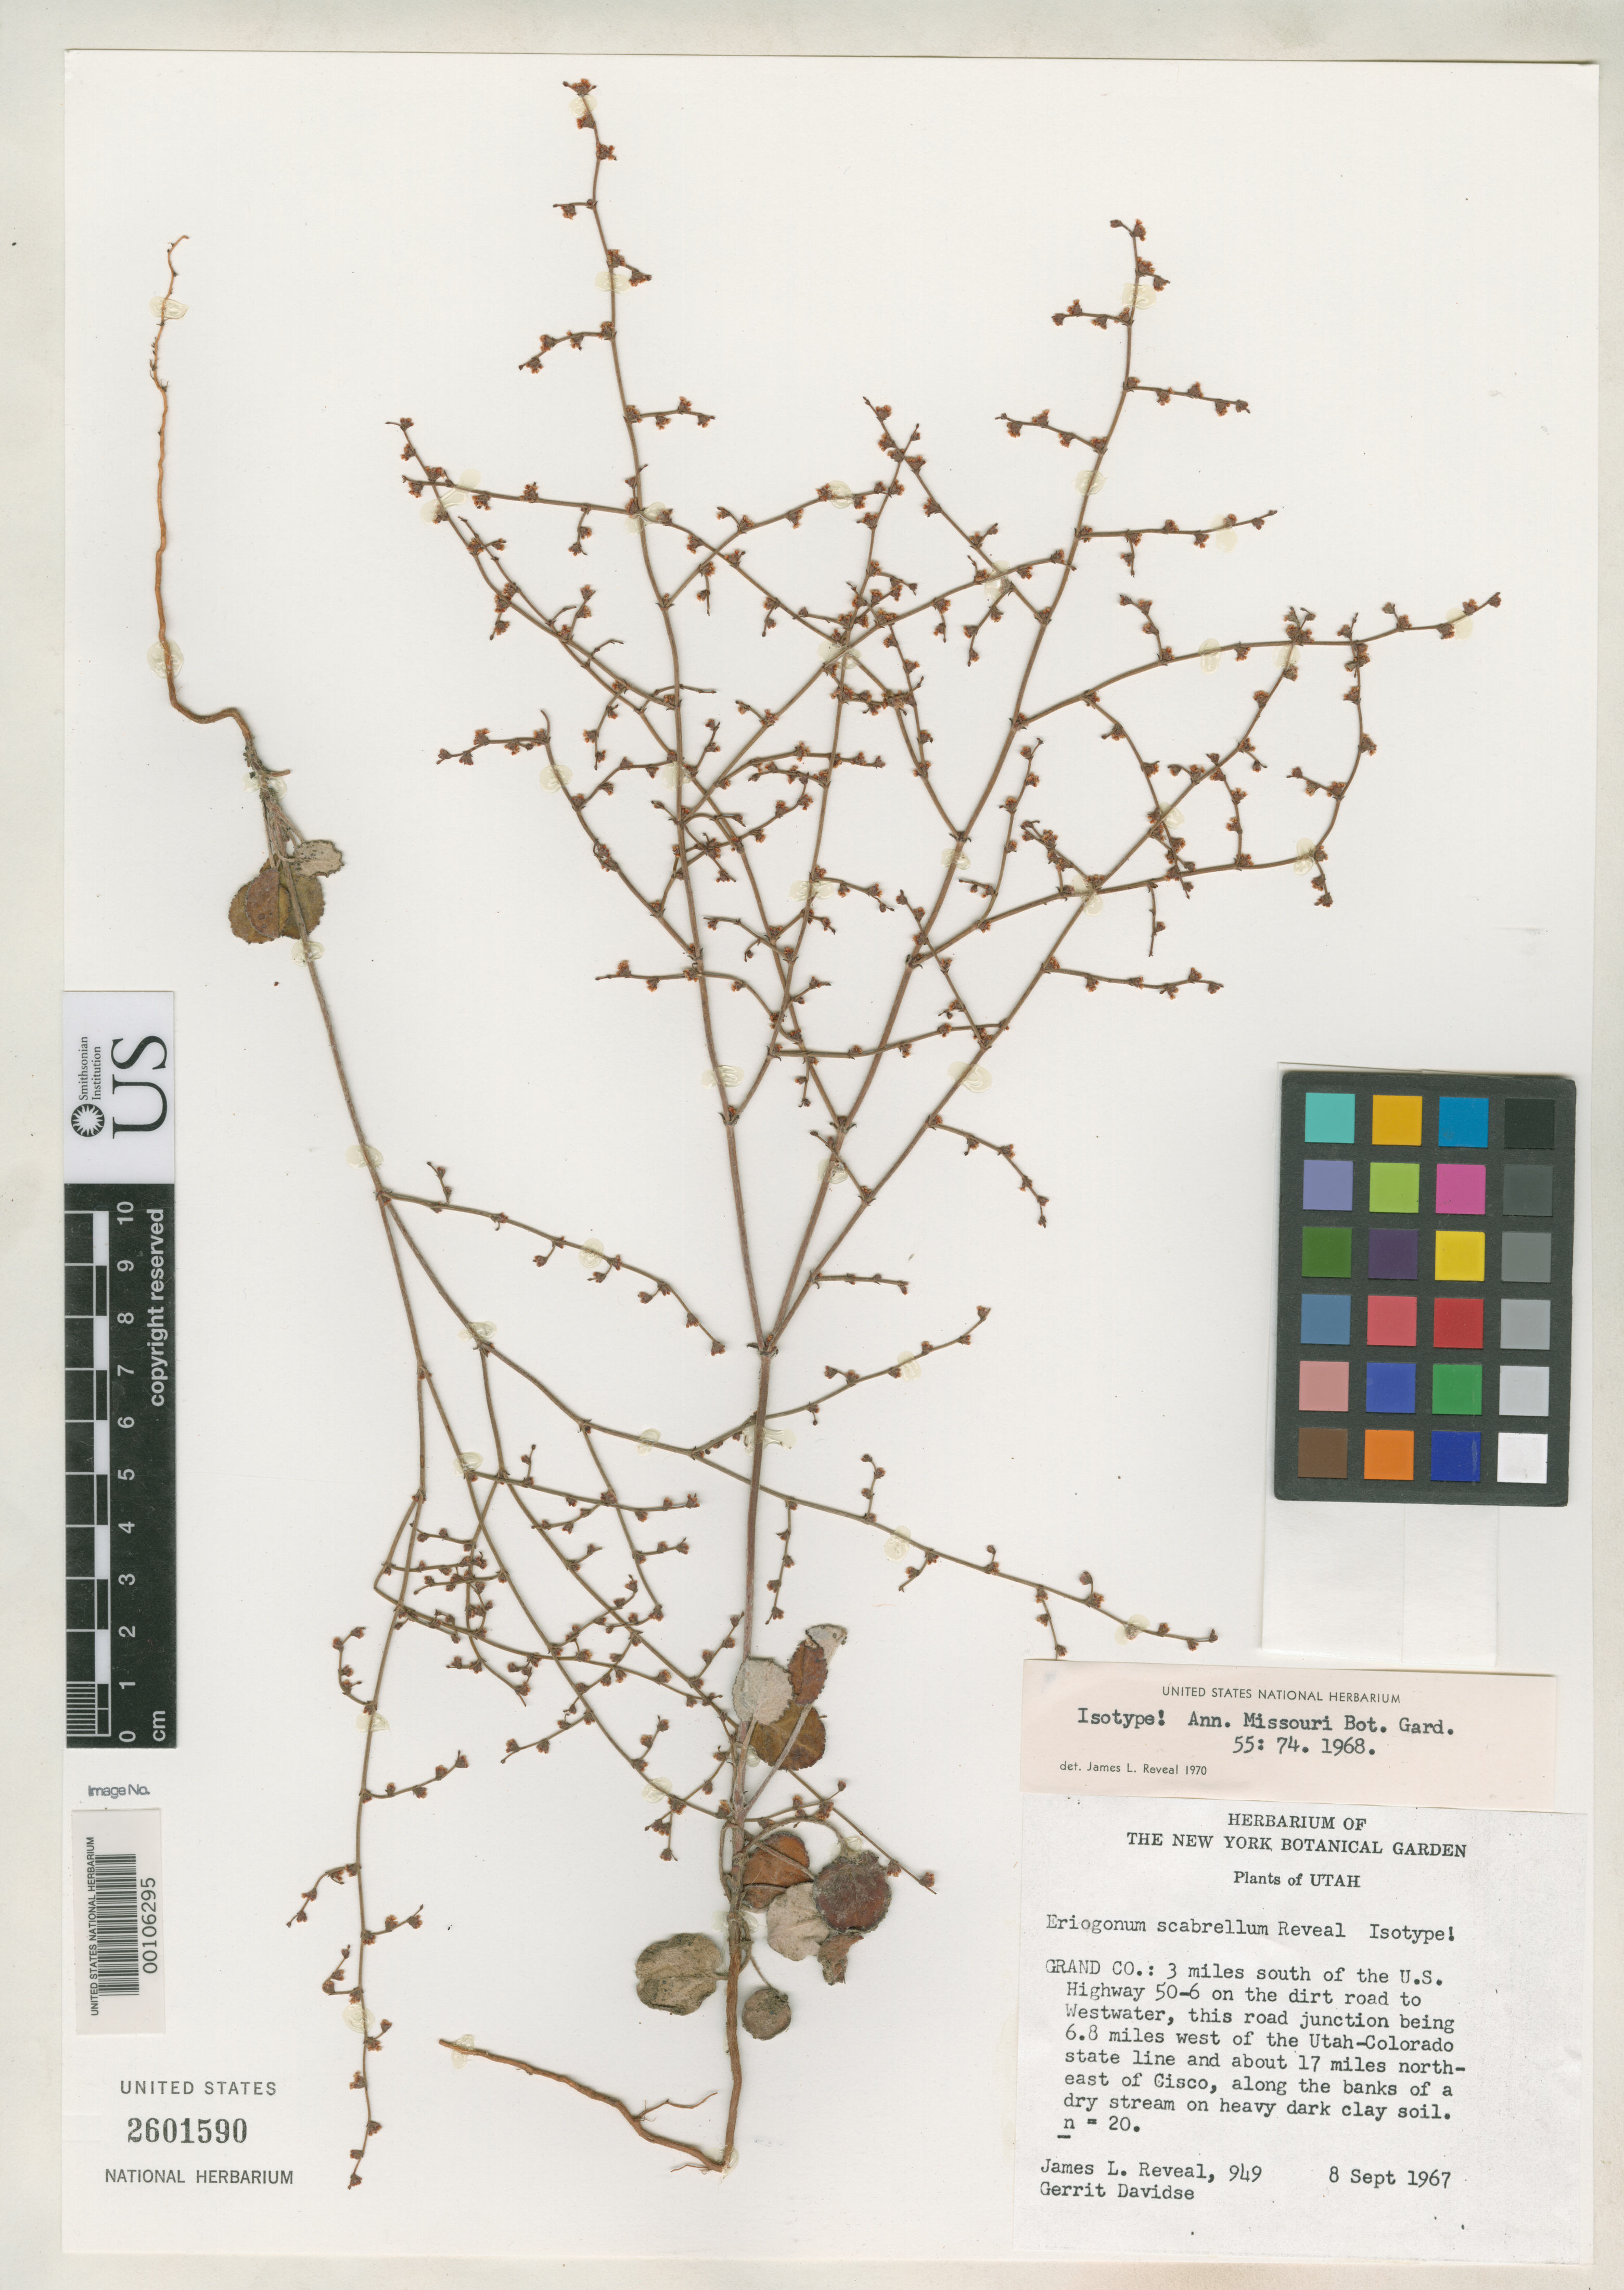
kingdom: Plantae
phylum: Tracheophyta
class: Magnoliopsida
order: Caryophyllales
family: Polygonaceae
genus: Eriogonum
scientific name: Eriogonum scabrellum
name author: Reveal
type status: Isotype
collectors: J. L. Reveal & G. Davidse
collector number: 949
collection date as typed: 08 Sep 1967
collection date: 1967-09-08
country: United States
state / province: Utah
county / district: Grand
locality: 3 miles S of US 50-6, on dirt road Westwater.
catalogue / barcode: US 2601590